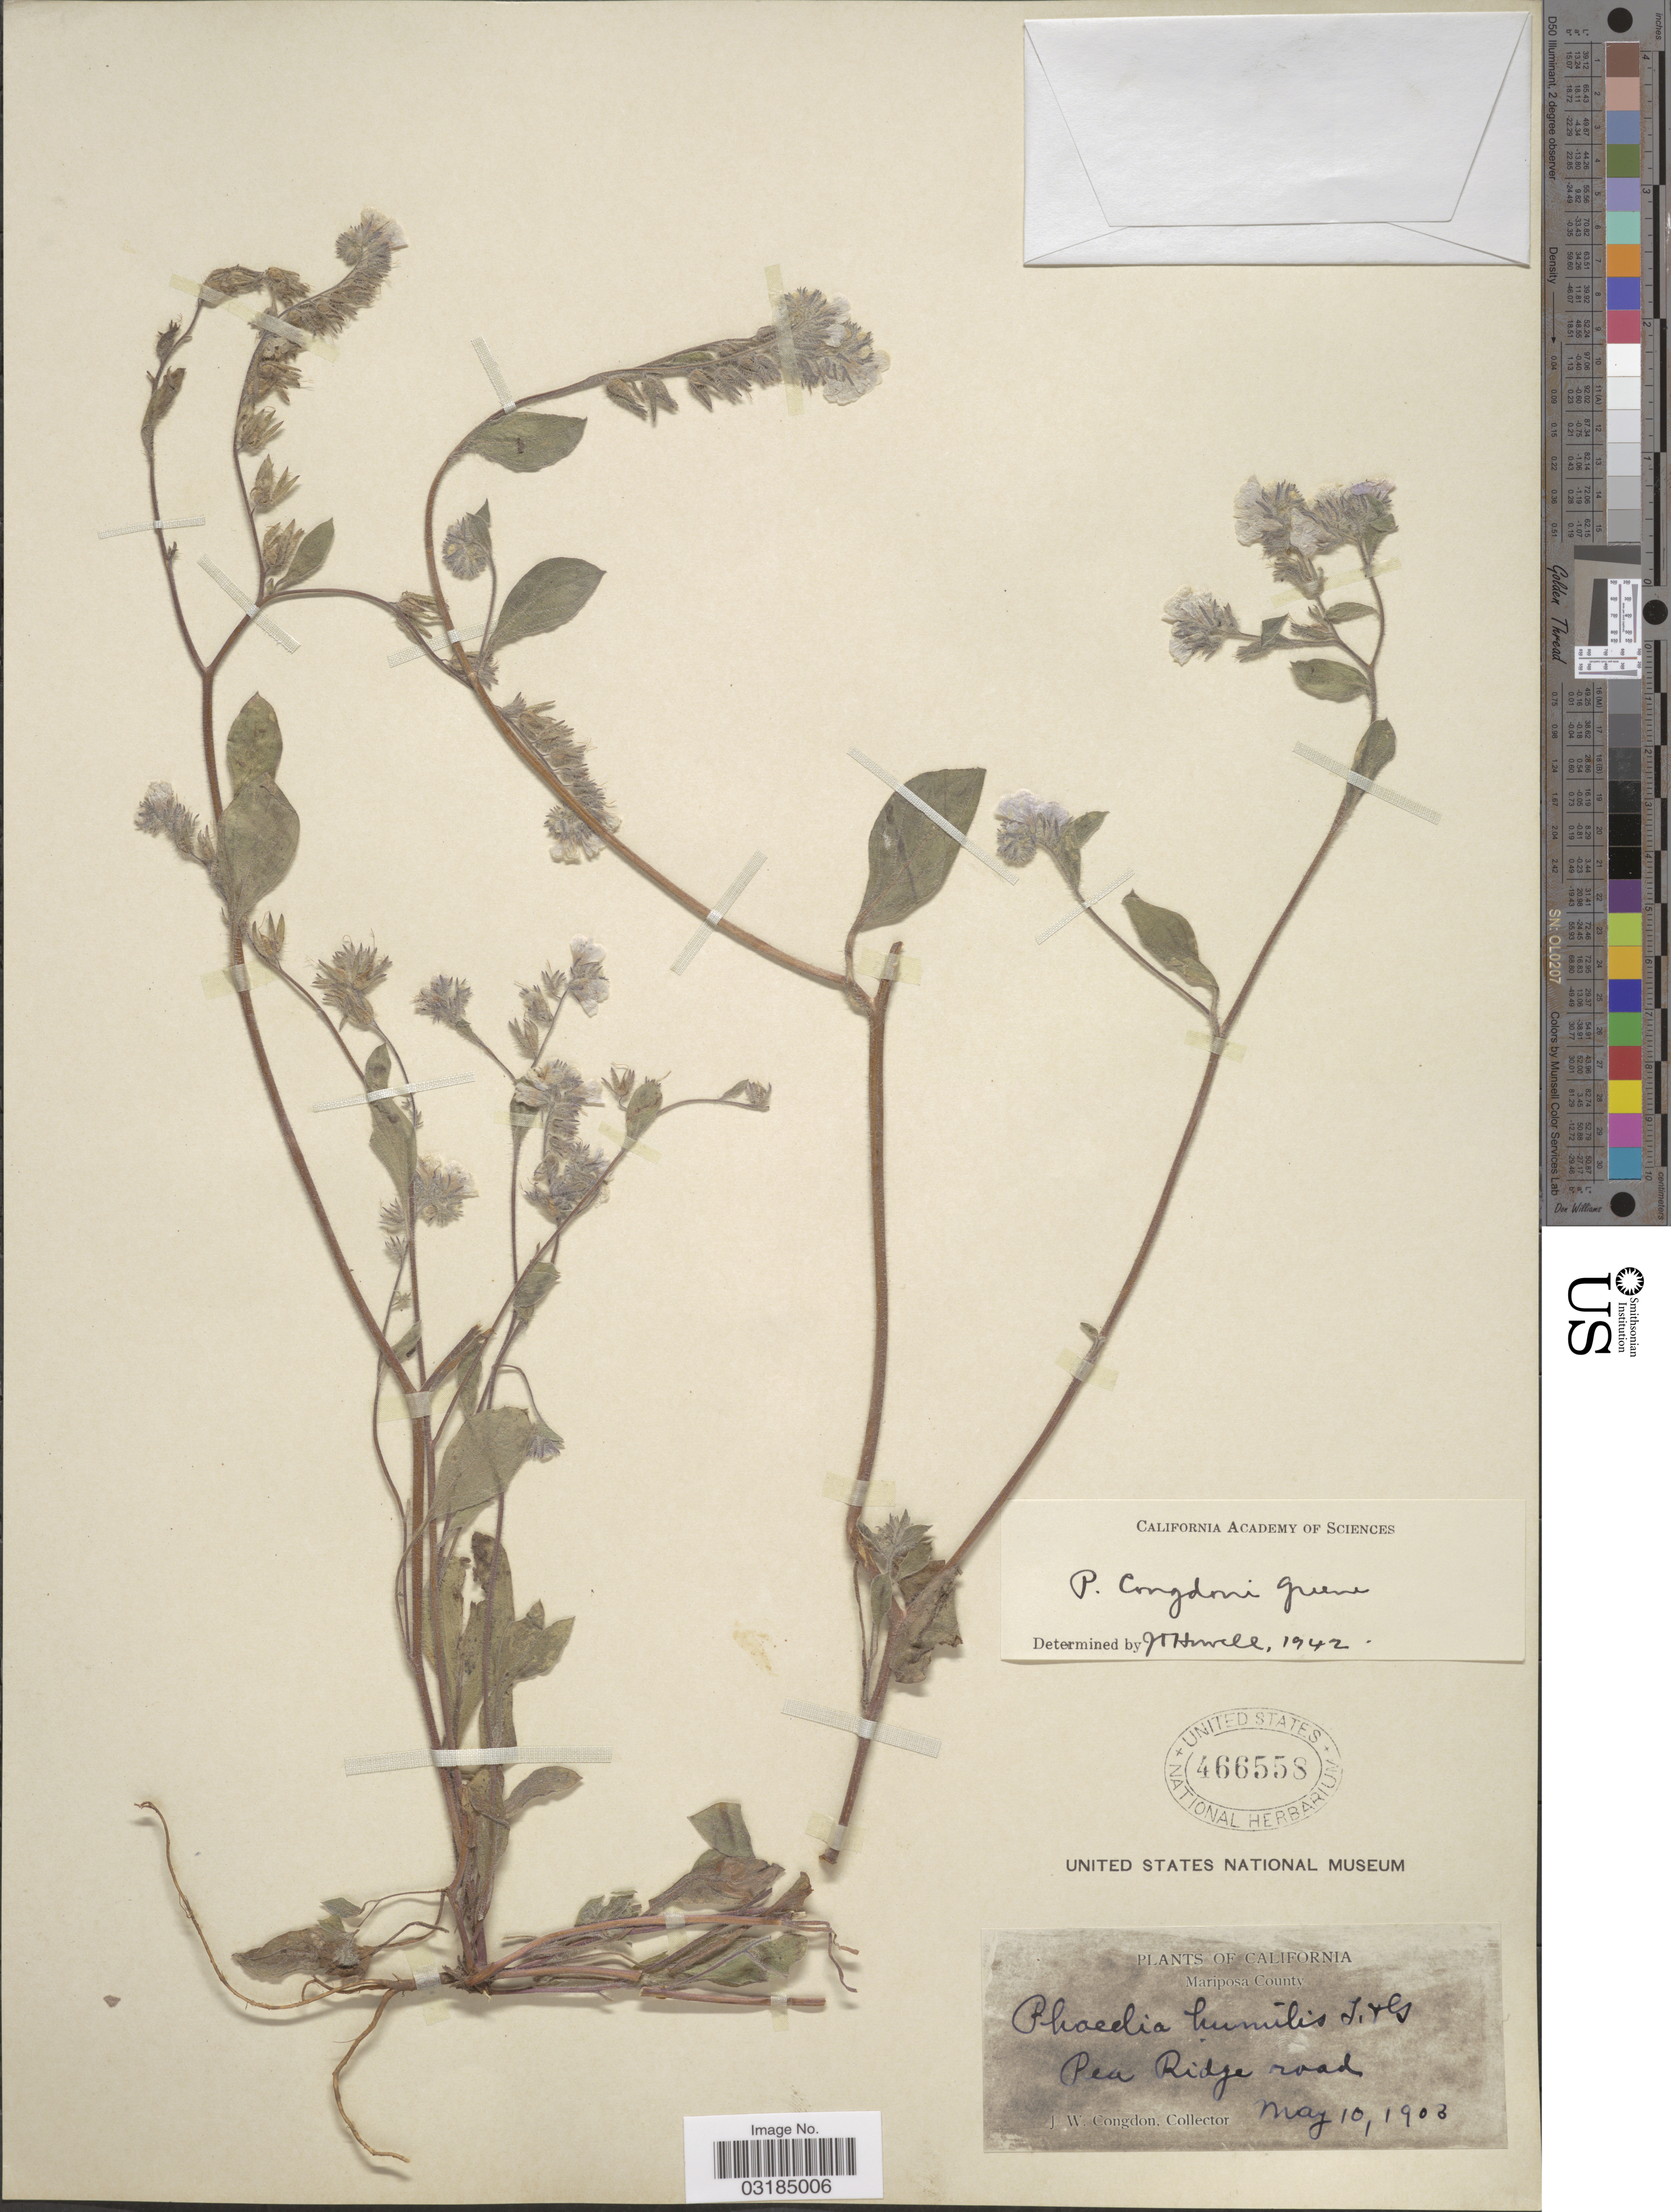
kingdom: Plantae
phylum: Tracheophyta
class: Magnoliopsida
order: Boraginales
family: Hydrophyllaceae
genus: Phacelia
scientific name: Phacelia congdonii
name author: S.W. Greene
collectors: J. W. Congdon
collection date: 1903-05-10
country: United States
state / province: California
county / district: Mariposa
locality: Mariposa County. Pea Ridge road.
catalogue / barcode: US 466558